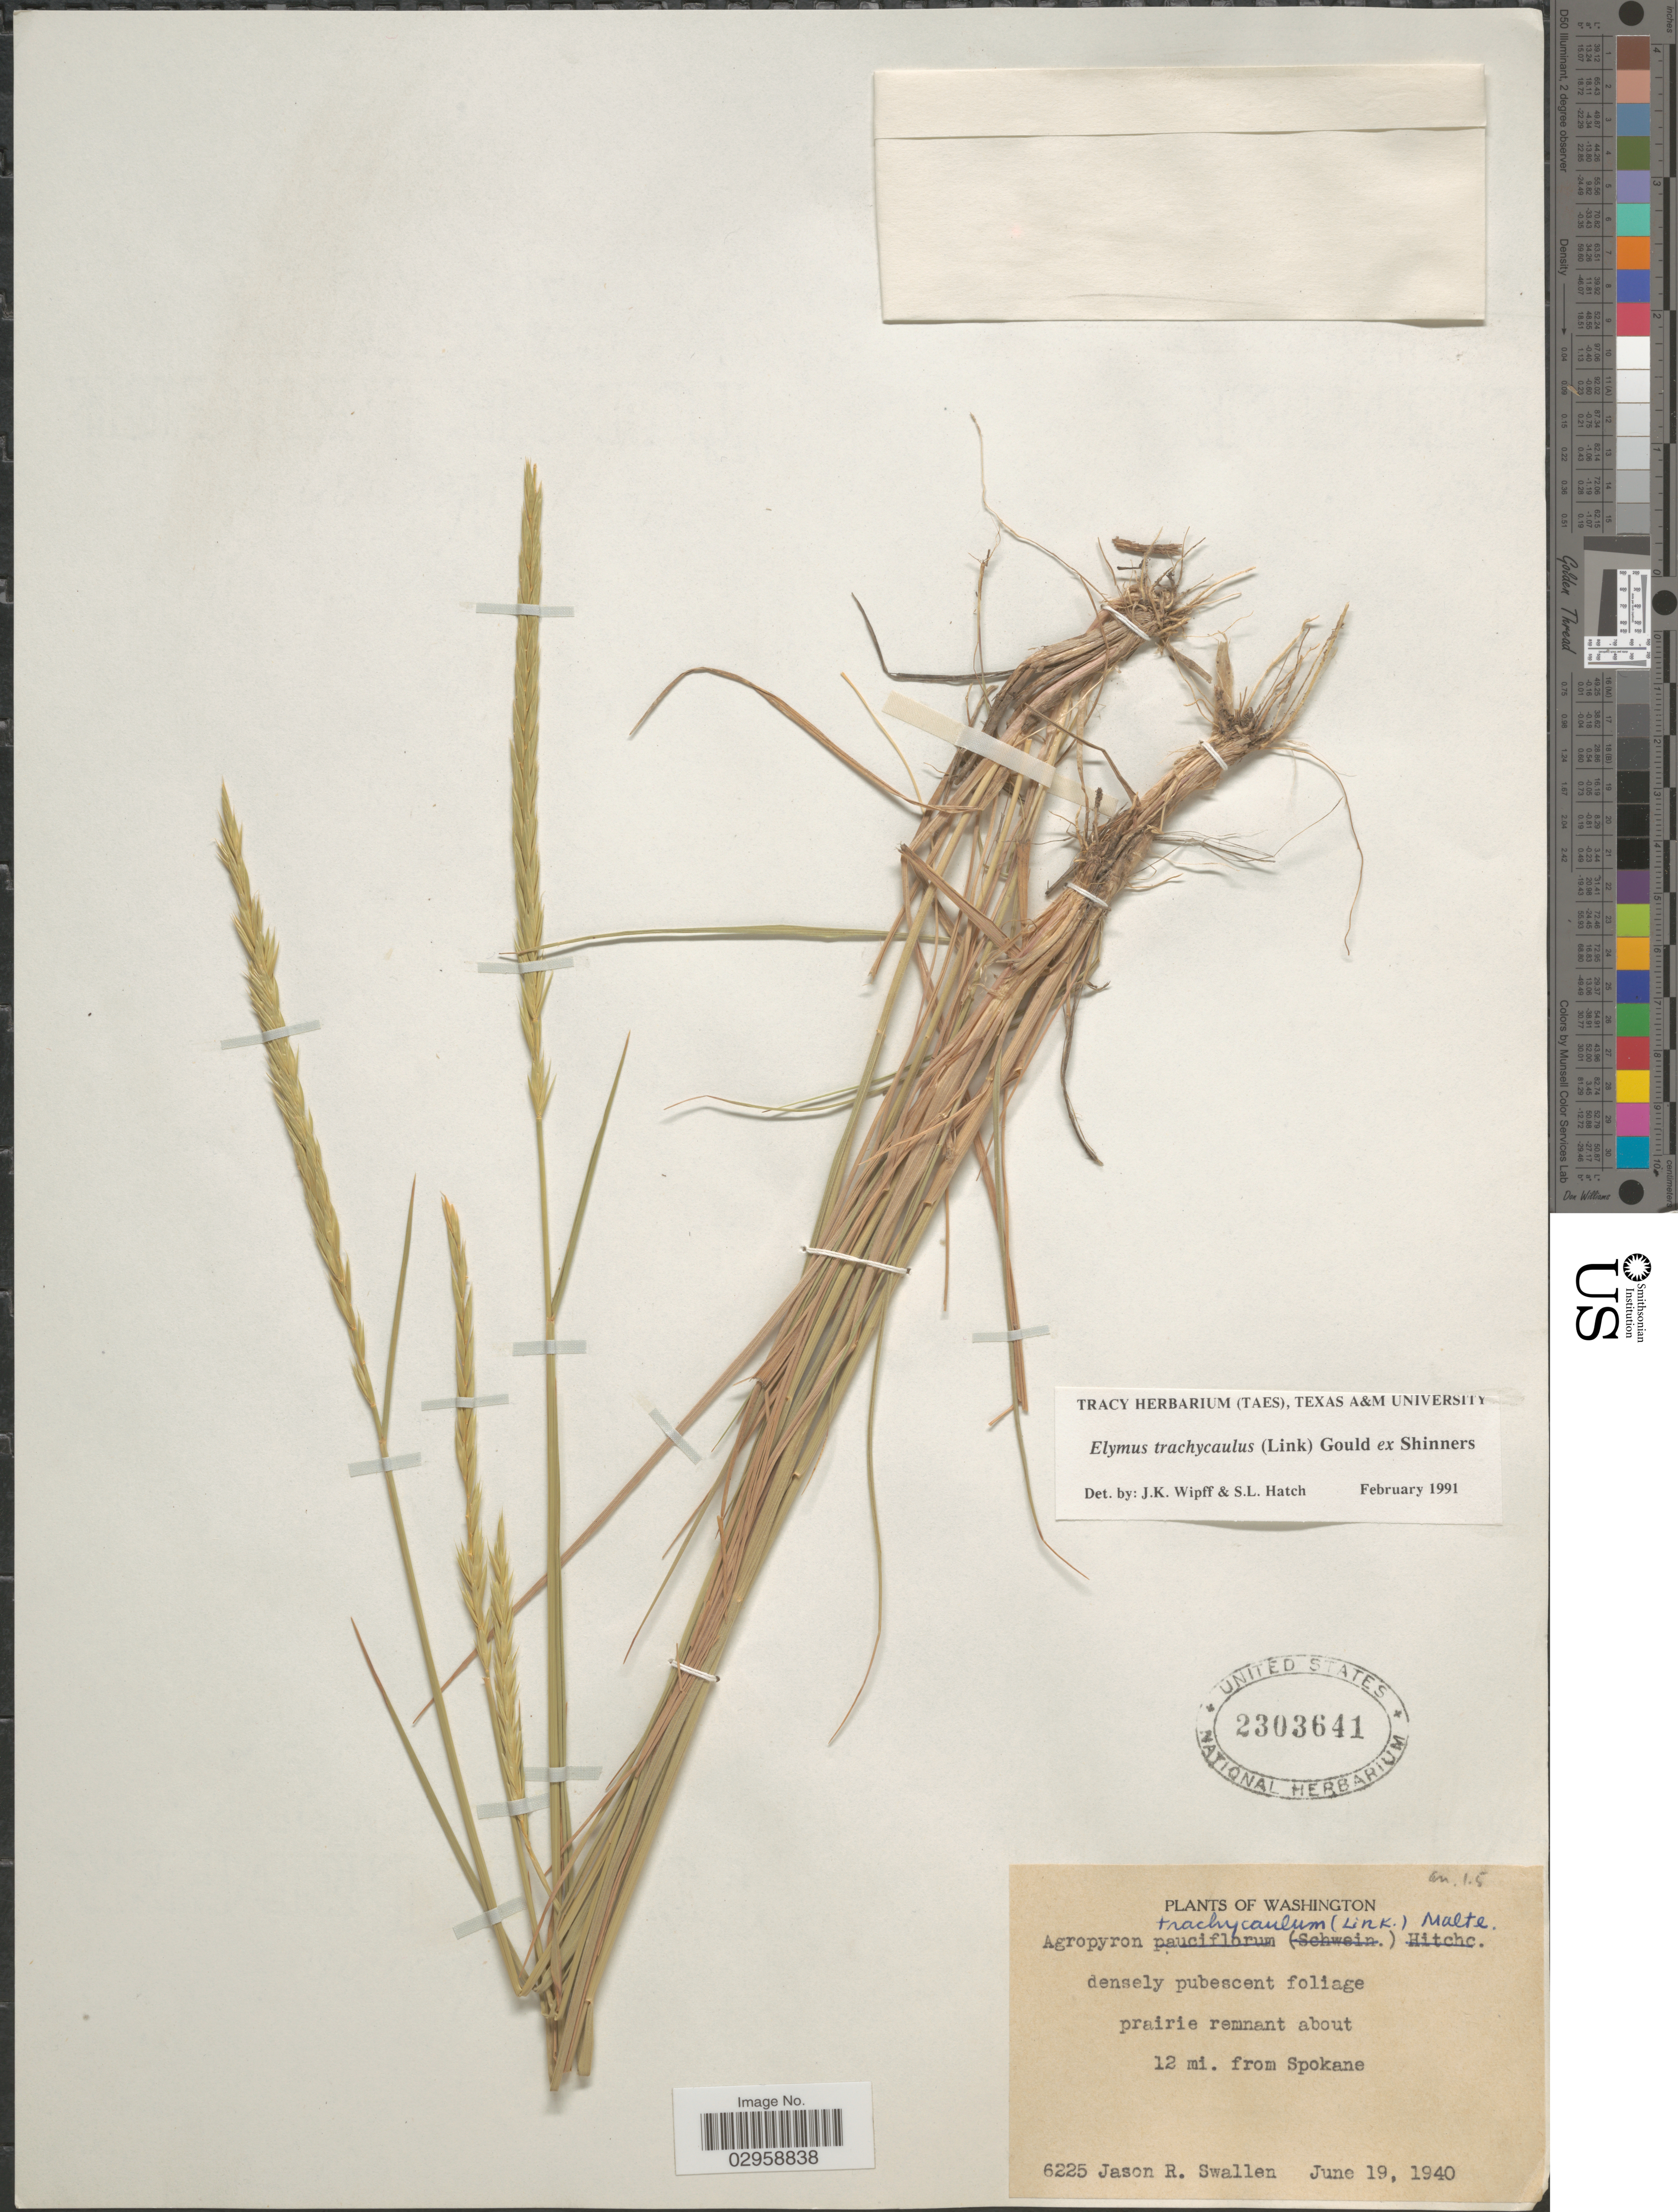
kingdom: Plantae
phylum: Tracheophyta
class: Liliopsida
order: Poales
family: Poaceae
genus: Elymus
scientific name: Elymus trachycaulus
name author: (Link) Gould ex Shinners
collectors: J. R. Swallen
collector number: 6225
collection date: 1940-06-19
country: United States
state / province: Washington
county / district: Spokane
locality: Prairie remnant about 12 mi. from Spokane.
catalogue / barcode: US 2303641